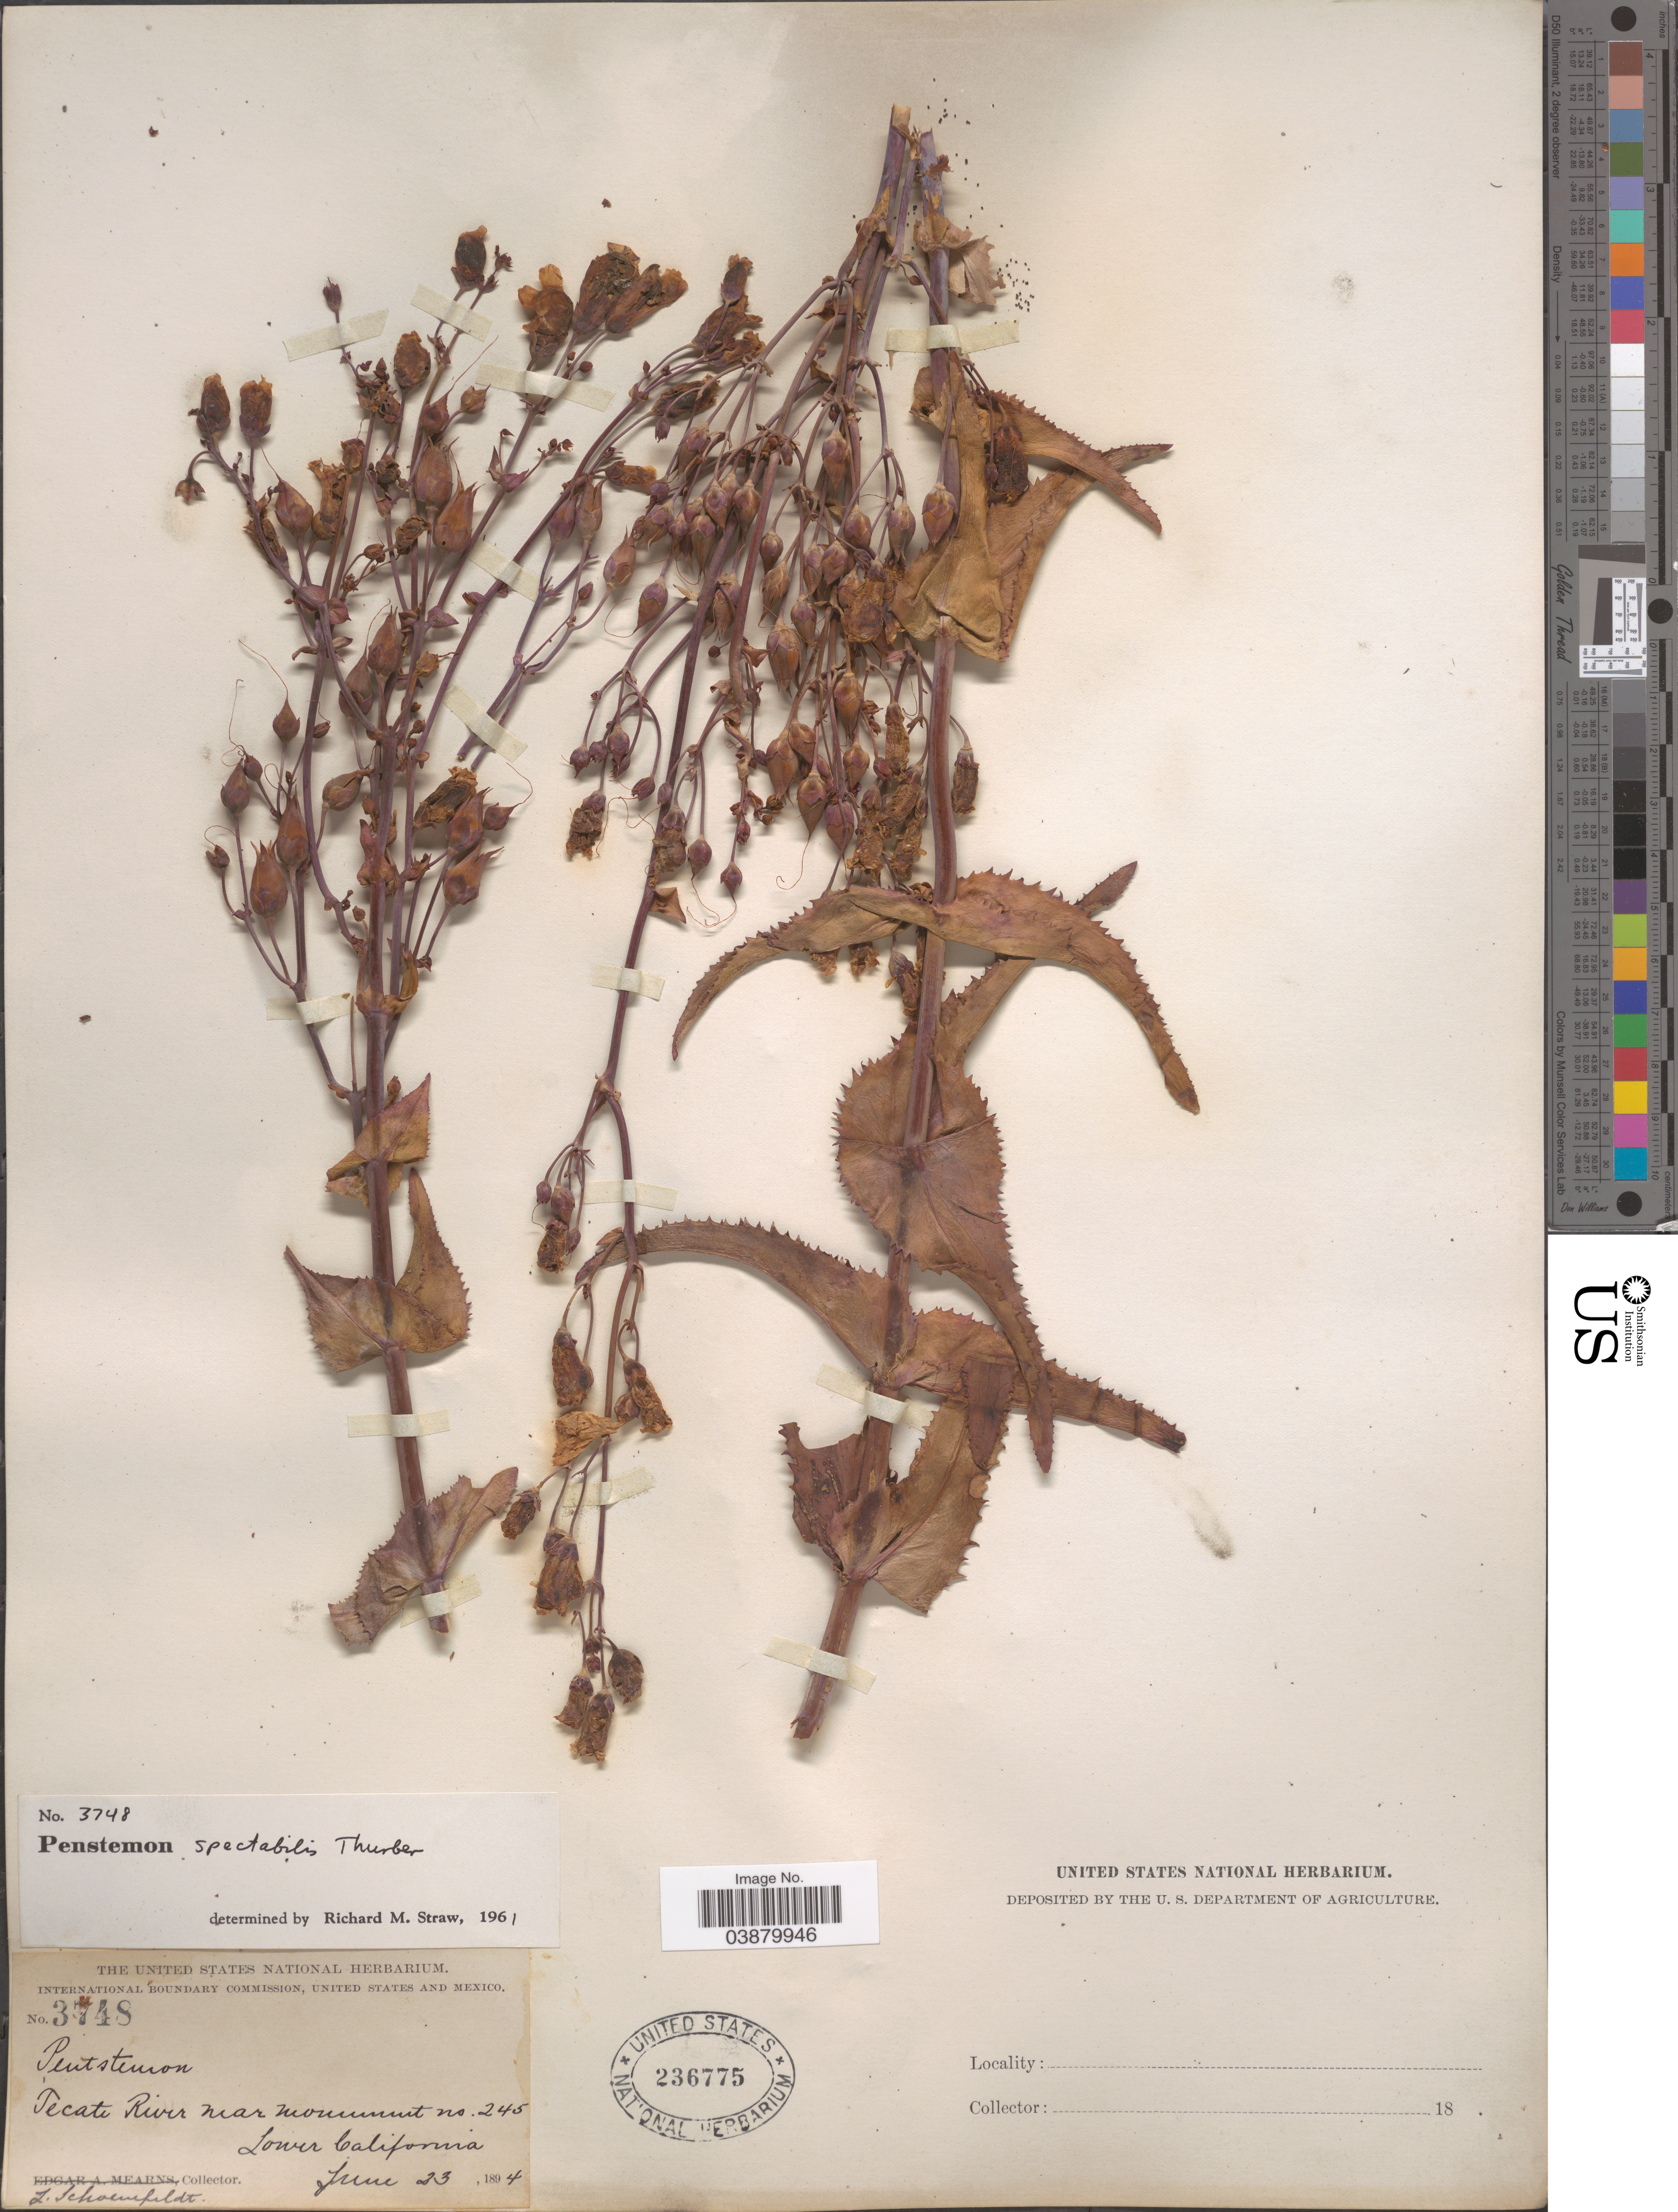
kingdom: Plantae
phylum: Tracheophyta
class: Magnoliopsida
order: Lamiales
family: Plantaginaceae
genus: Penstemon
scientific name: Penstemon spectabilis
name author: Thurb. ex Torr. & A. Gray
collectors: L. Schoenefeldt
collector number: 3748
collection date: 1894-06-23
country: Mexico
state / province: Baja California Norte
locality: Tecate River near monument no. 245. Lower California.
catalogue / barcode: US 236775